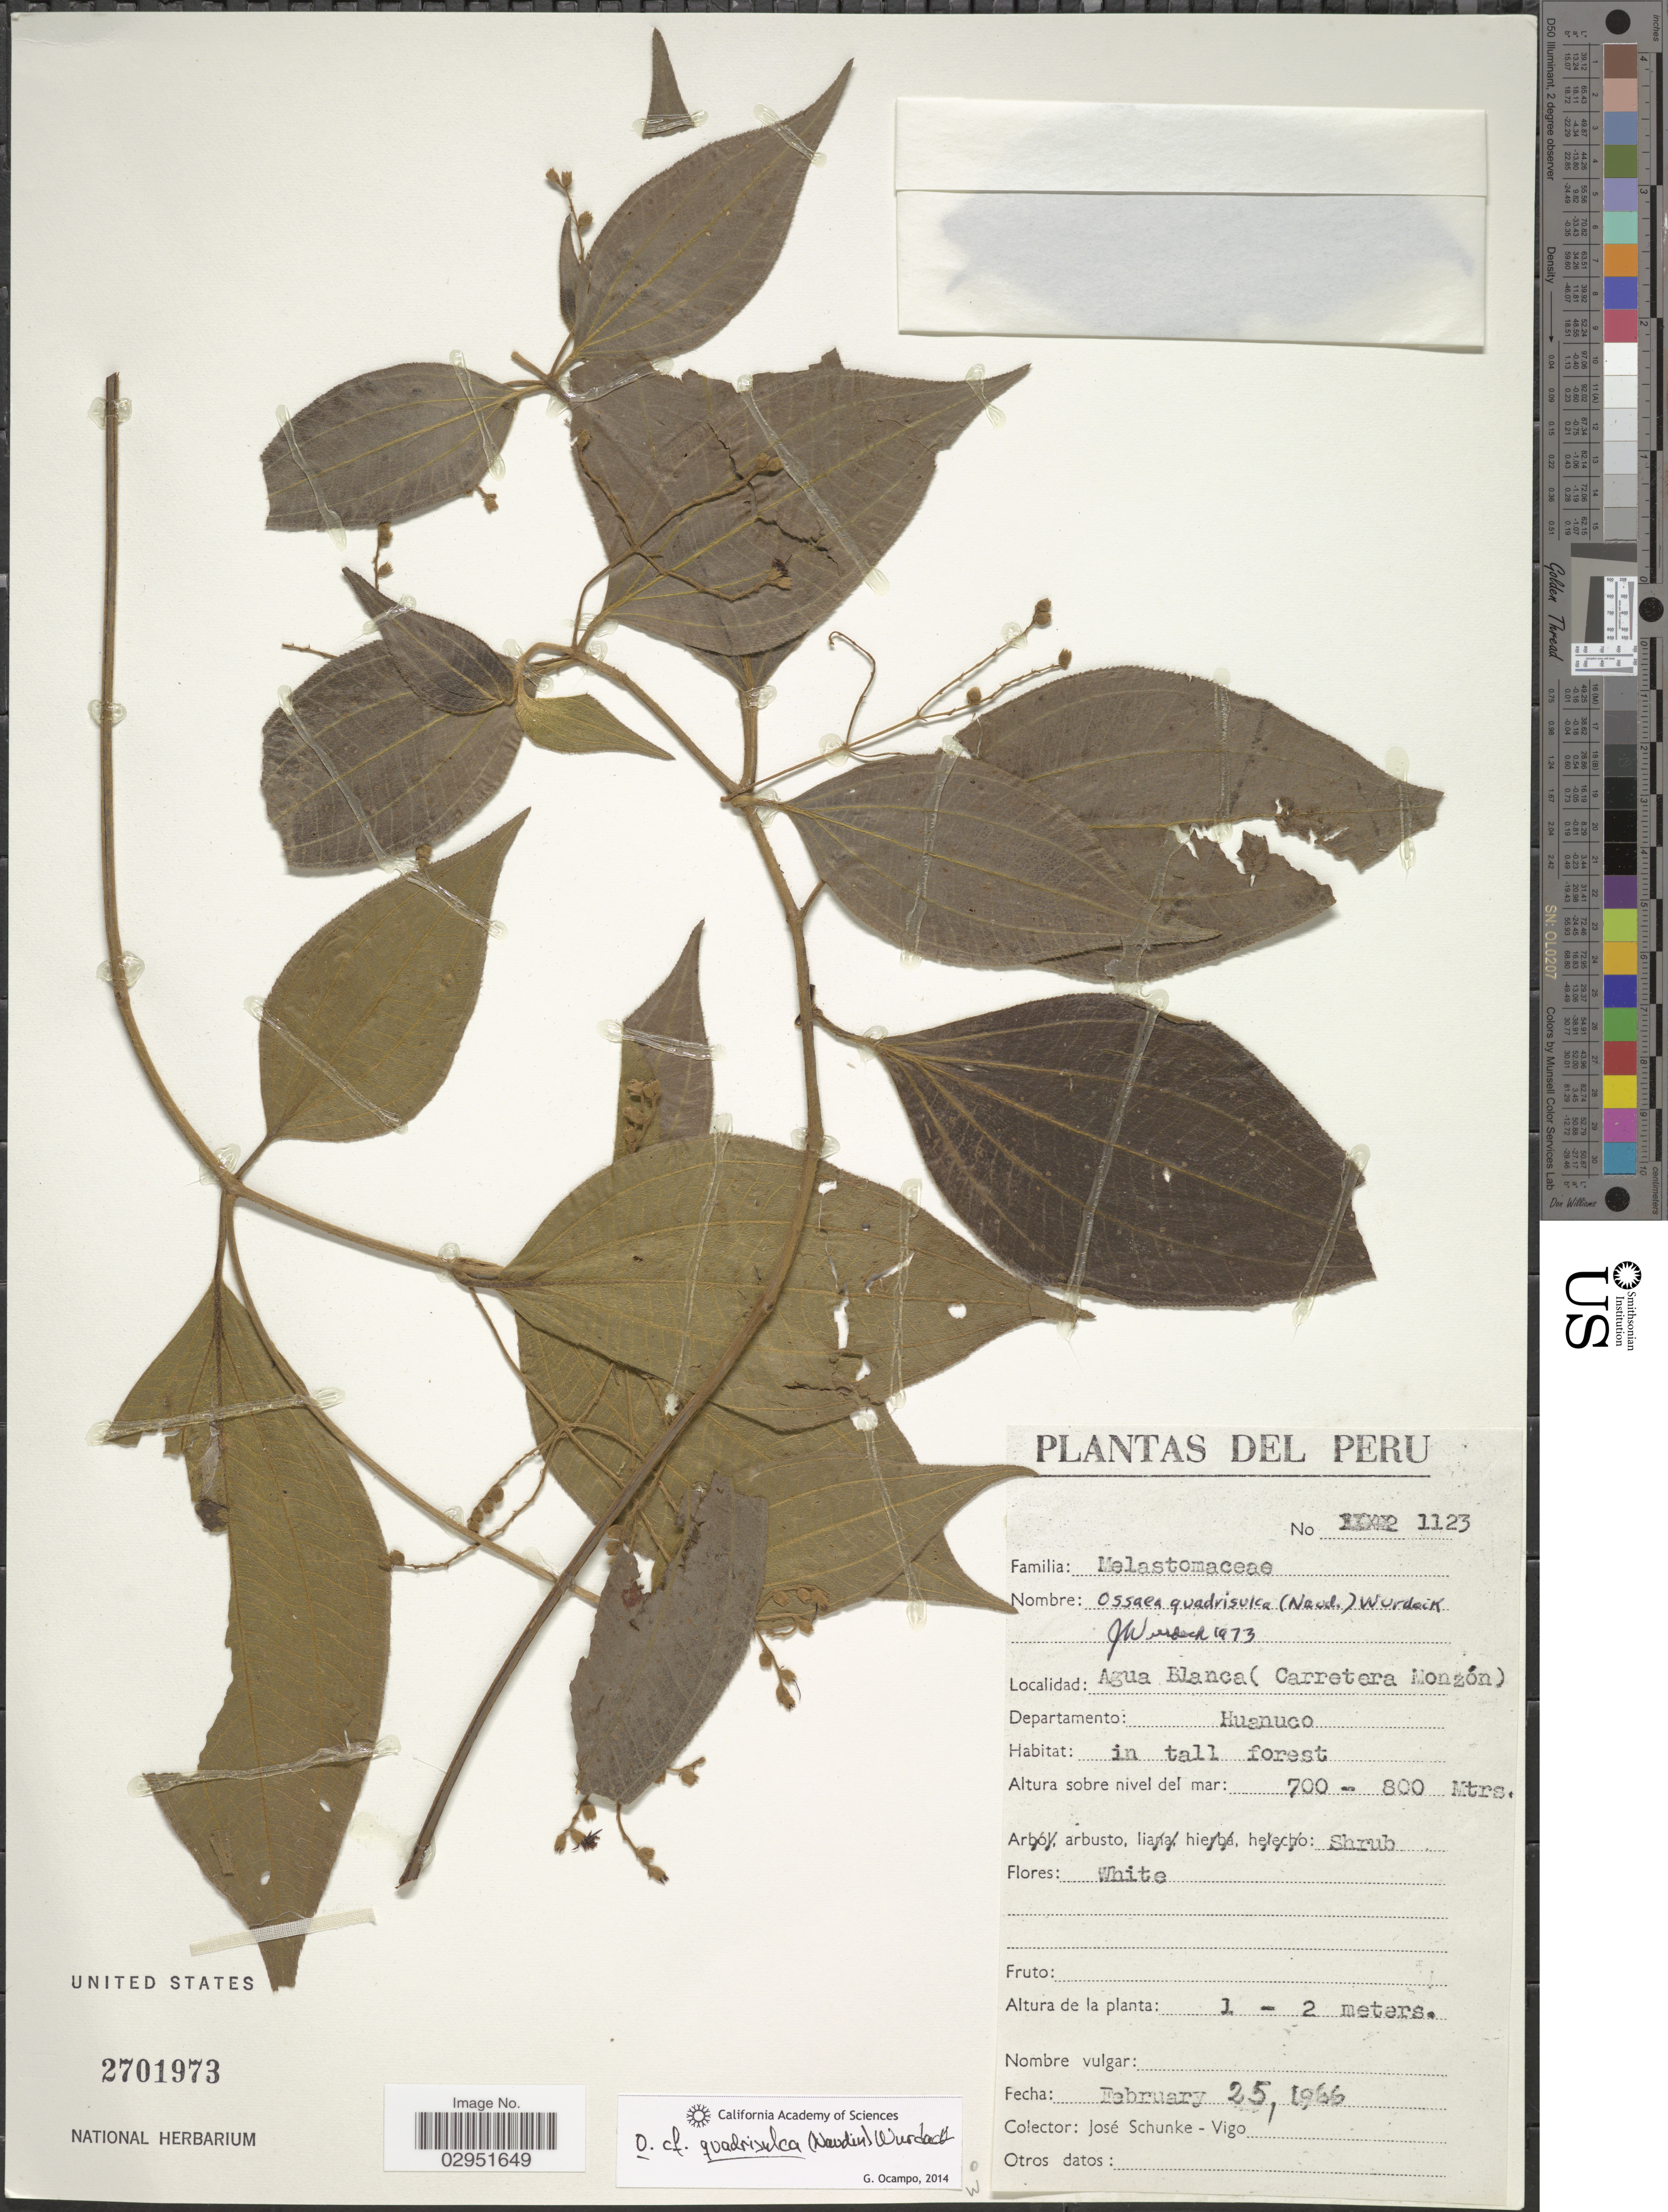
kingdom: Plantae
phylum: Tracheophyta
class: Magnoliopsida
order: Myrtales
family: Melastomataceae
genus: Ossaea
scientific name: Ossaea quadrisulca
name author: (Naudin) Wurdack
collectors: J. Schunke Vigo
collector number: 1123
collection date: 1966-02-25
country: Peru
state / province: Huánuco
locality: Agua Blanca (Carretera Monzón). Departamento: Huanuco.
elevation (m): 700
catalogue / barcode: US 2701973